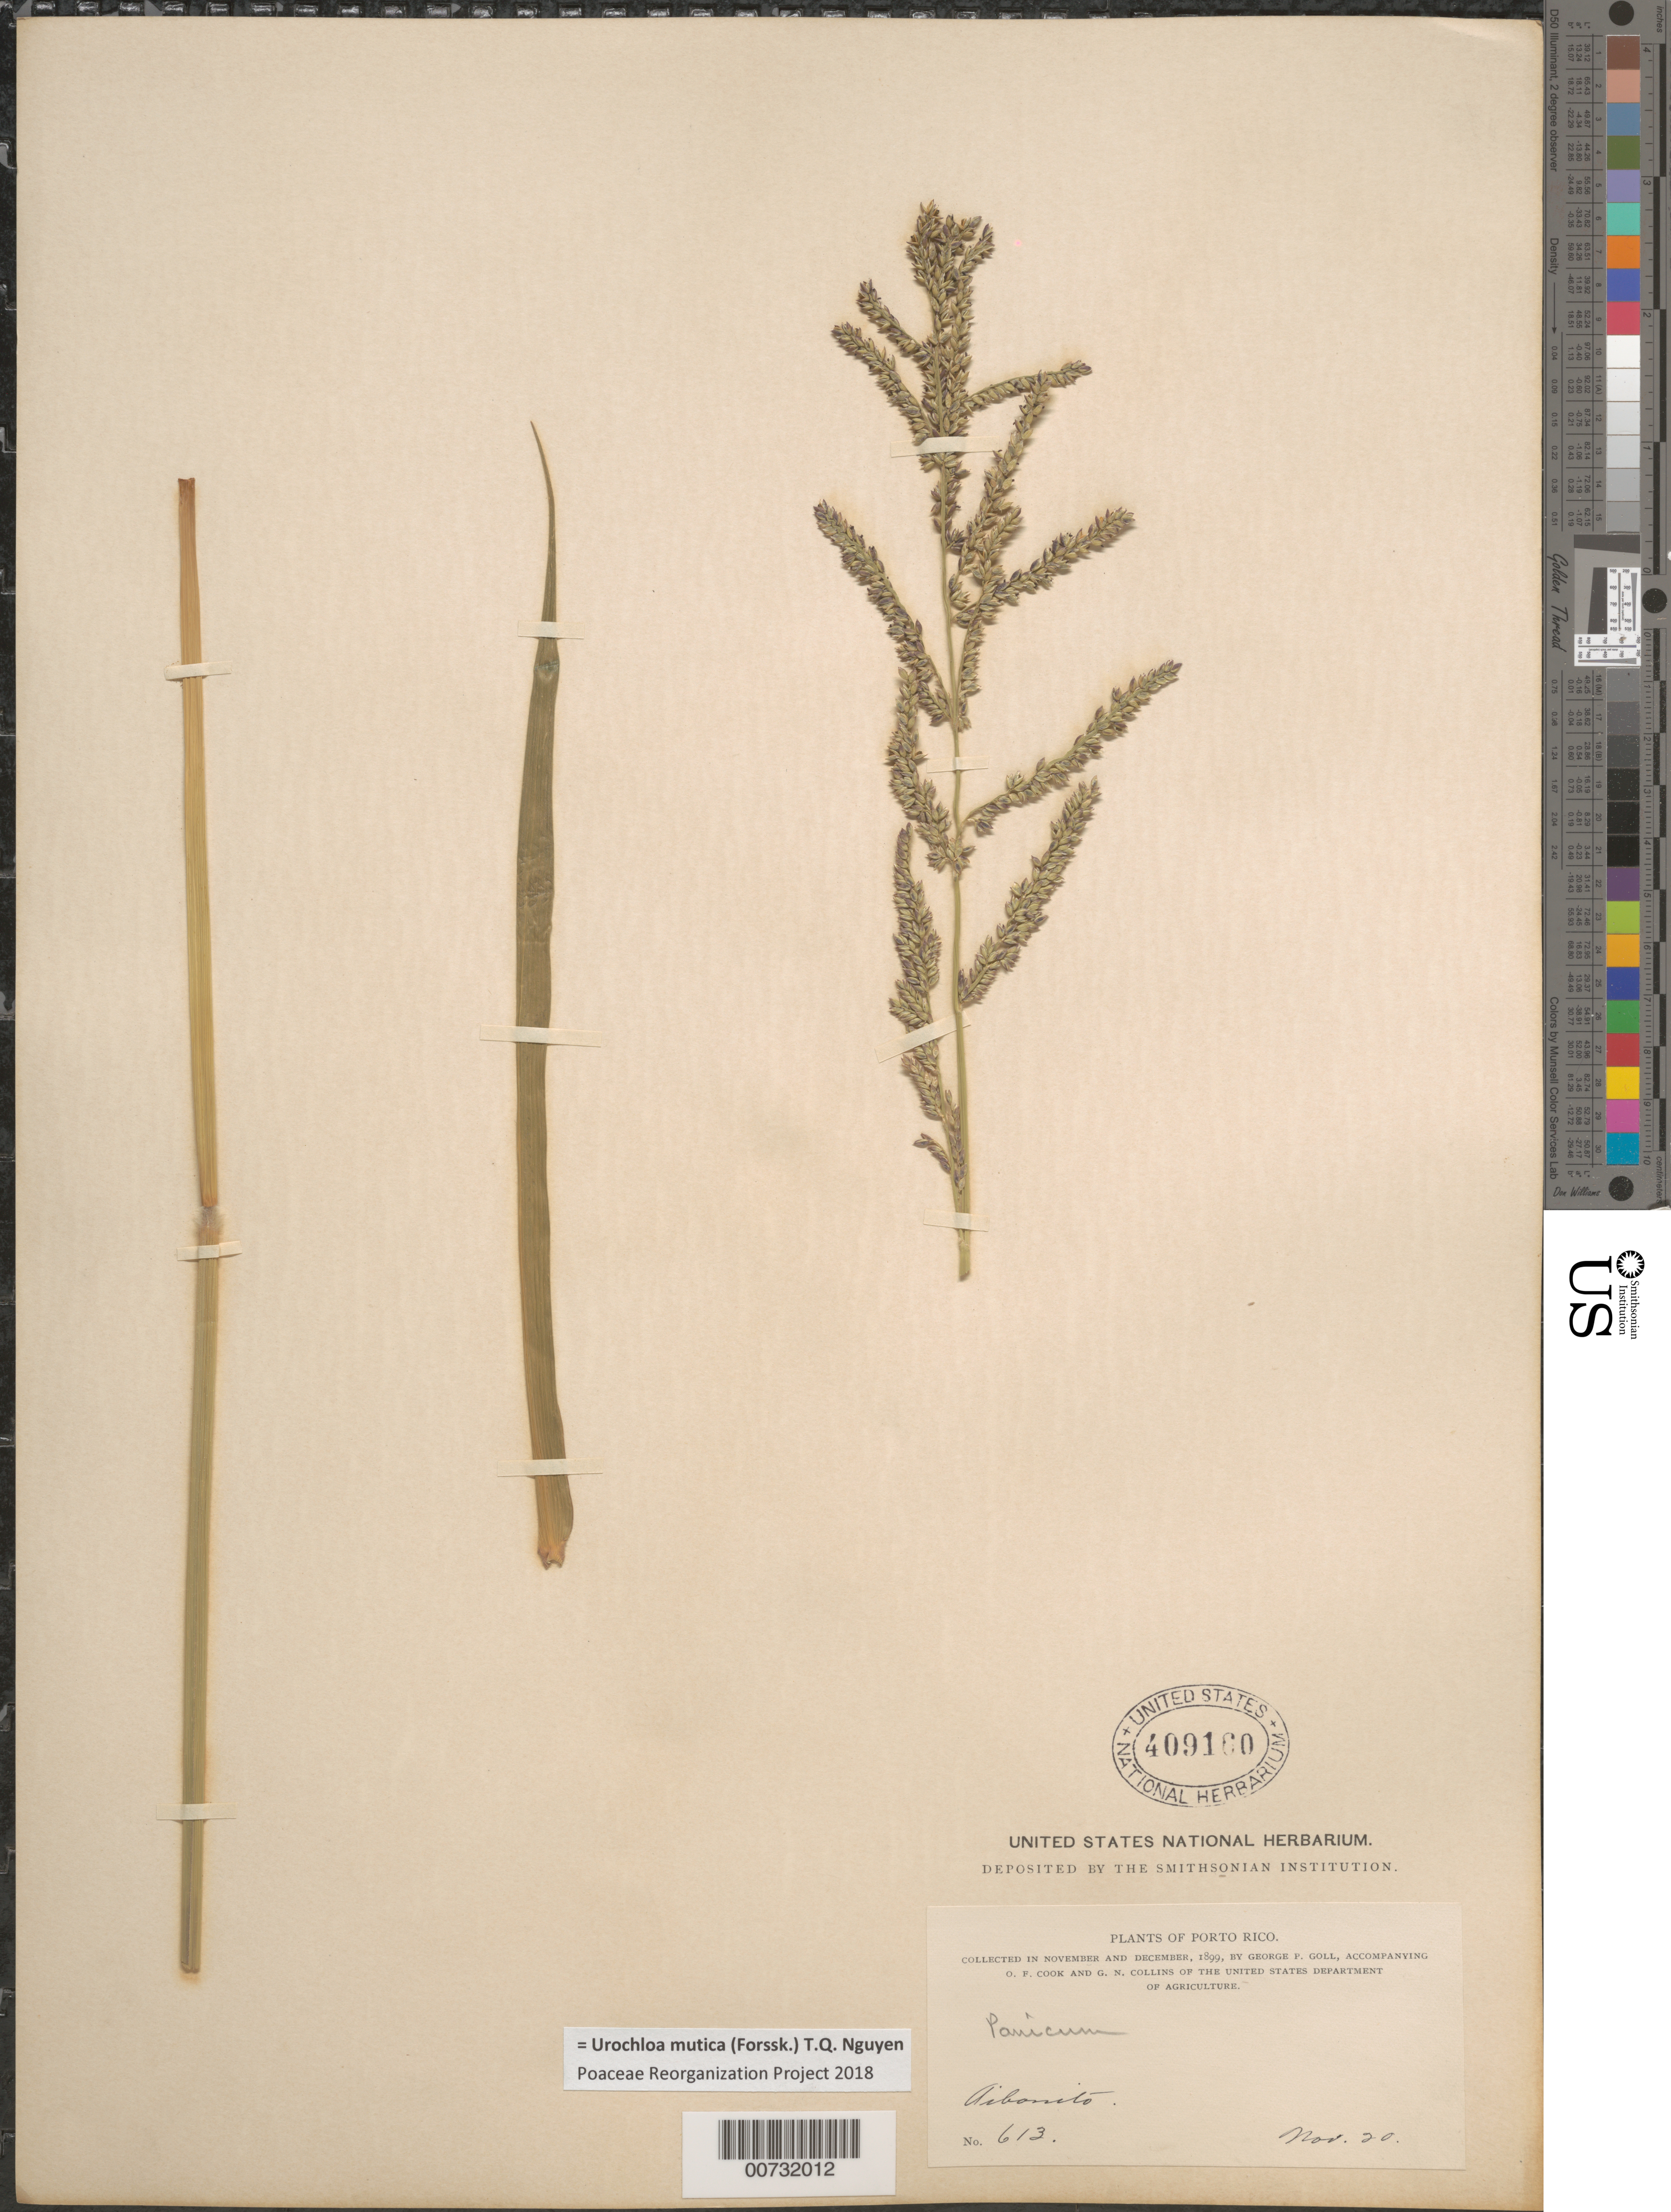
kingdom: Plantae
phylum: Tracheophyta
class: Liliopsida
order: Poales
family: Poaceae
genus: Urochloa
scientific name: Urochloa mutica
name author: (Forssk.) T.Q. Nguyen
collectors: G. Goll, O. F. Cook & G. N. Collins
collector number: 613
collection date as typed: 20 Nov 1899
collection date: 1899-11-20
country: Puerto Rico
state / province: Abonito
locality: Aibonito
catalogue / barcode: US 409160